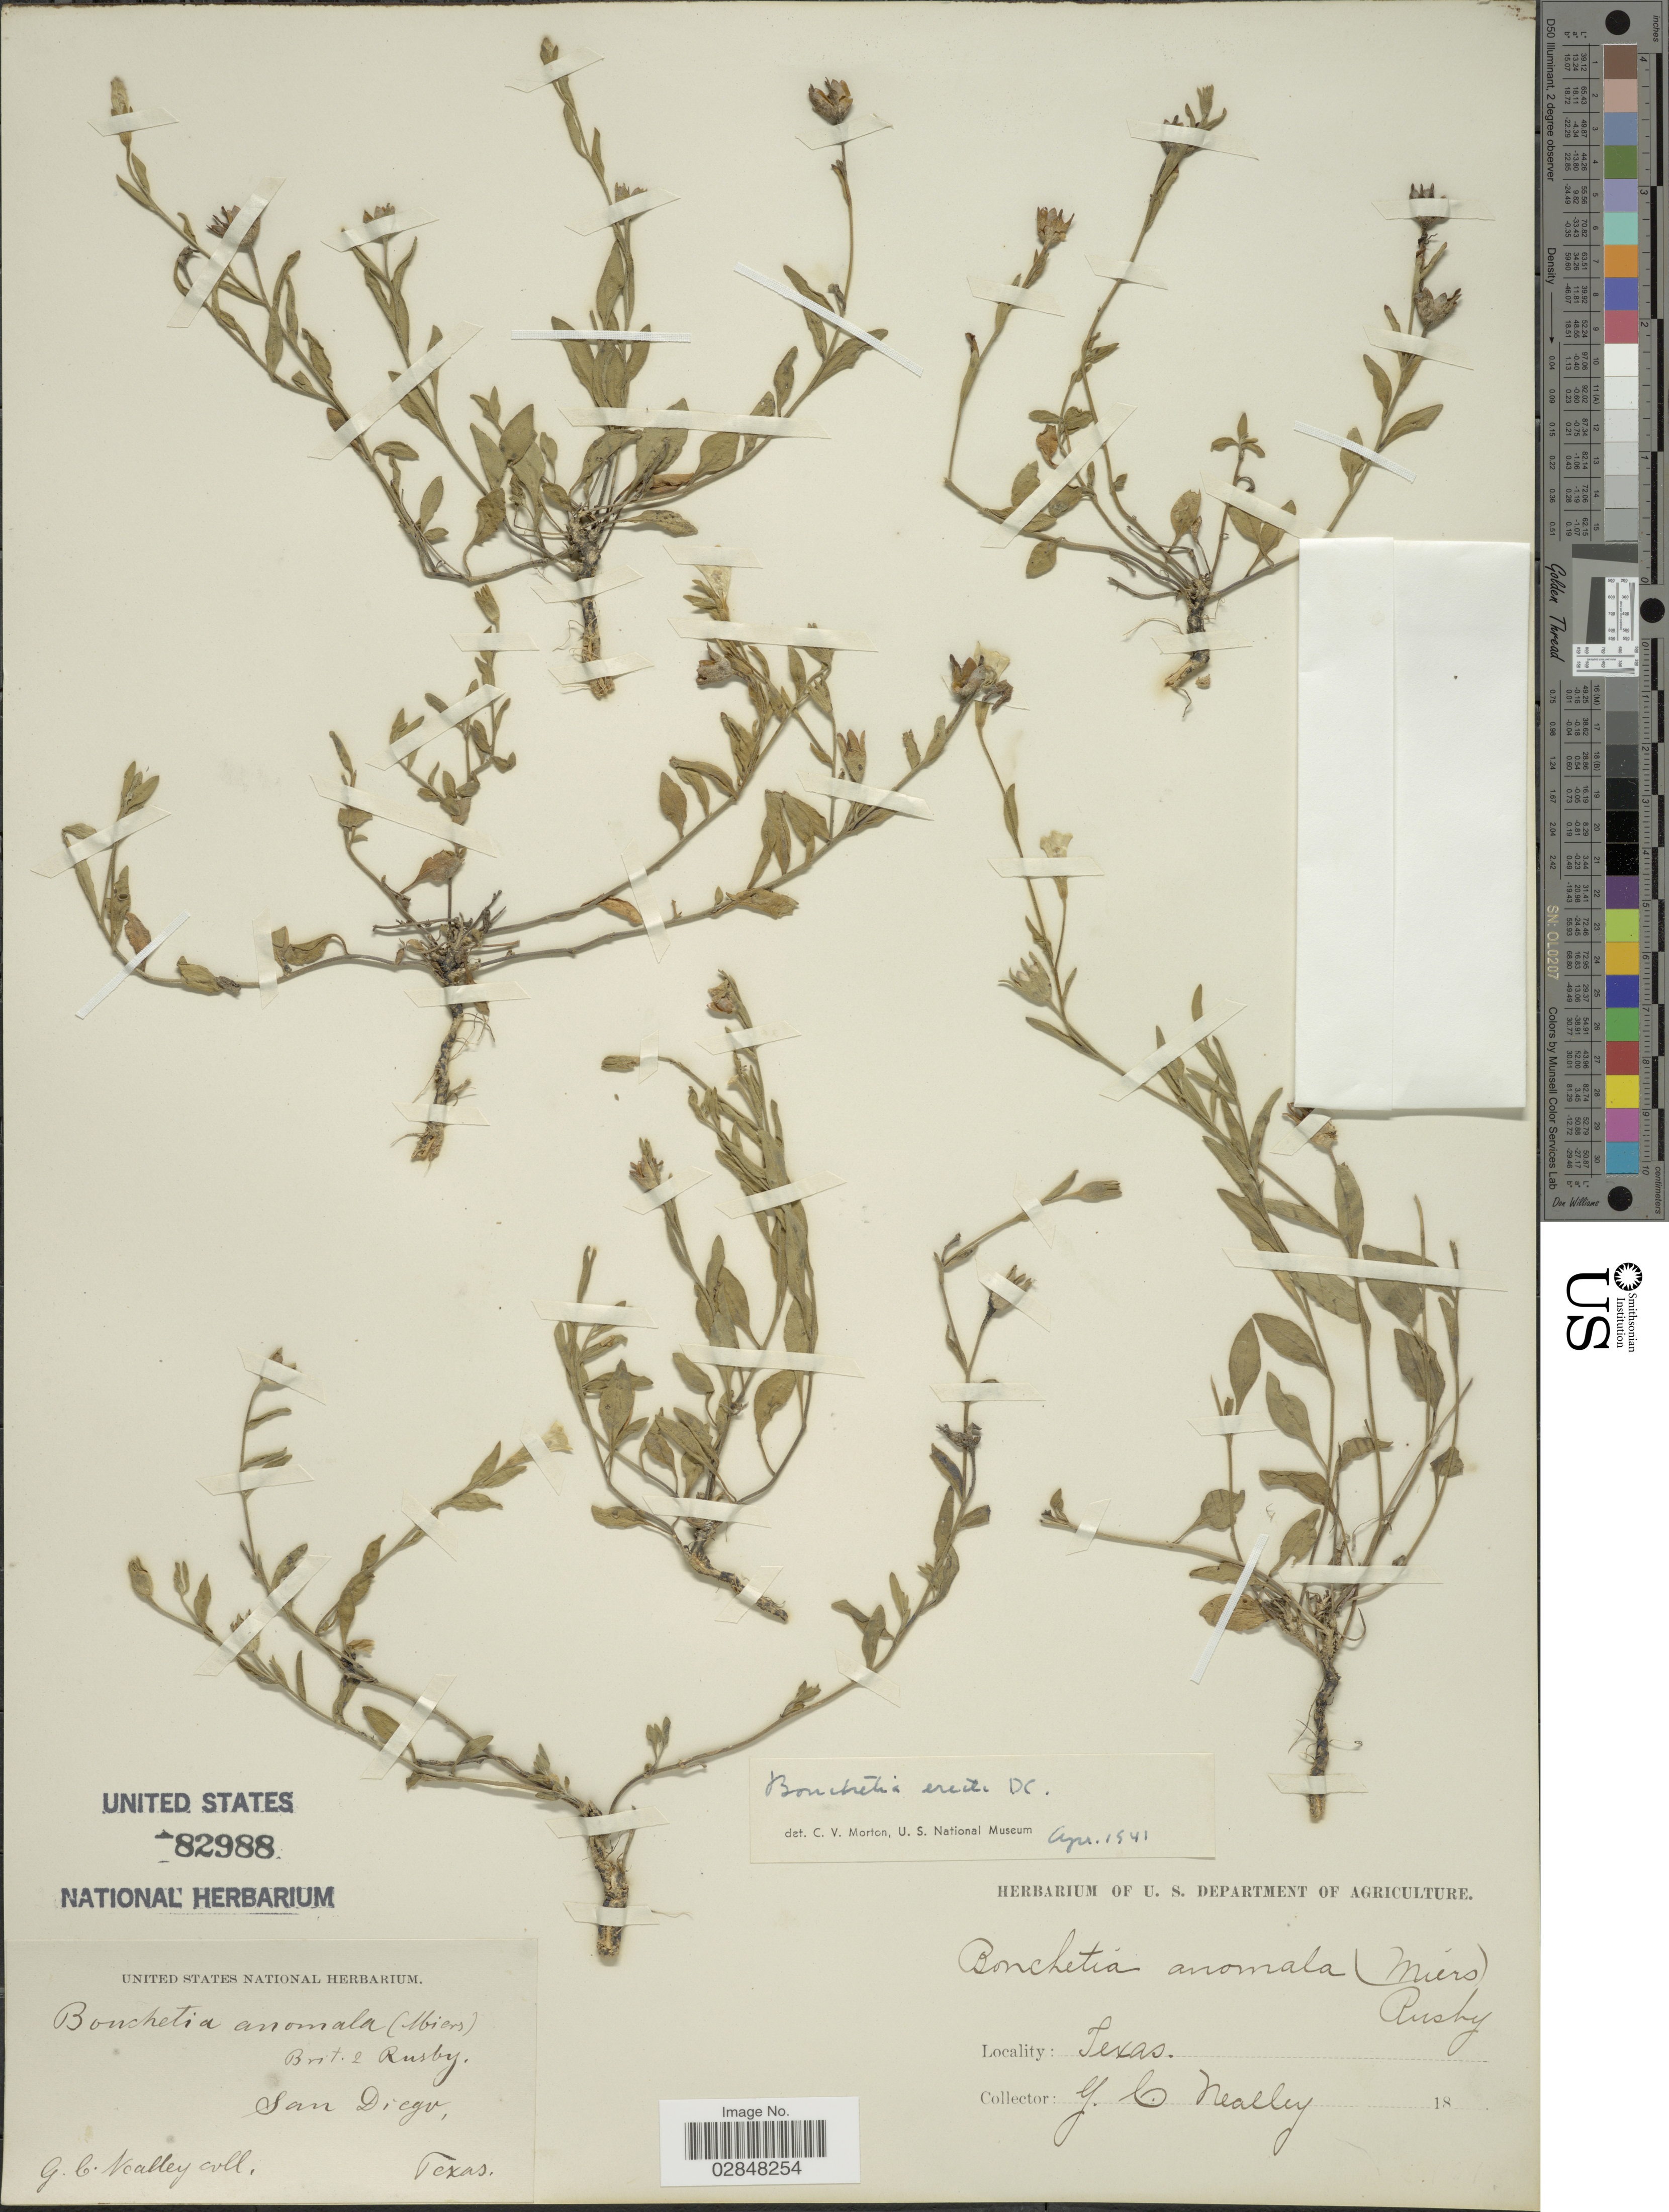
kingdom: Plantae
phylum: Tracheophyta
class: Magnoliopsida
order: Solanales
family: Solanaceae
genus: Bouchetia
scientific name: Bouchetia erecta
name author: DC.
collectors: G. C. Nealley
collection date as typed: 18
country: United States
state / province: Texas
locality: San Diego.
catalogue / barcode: US 82988